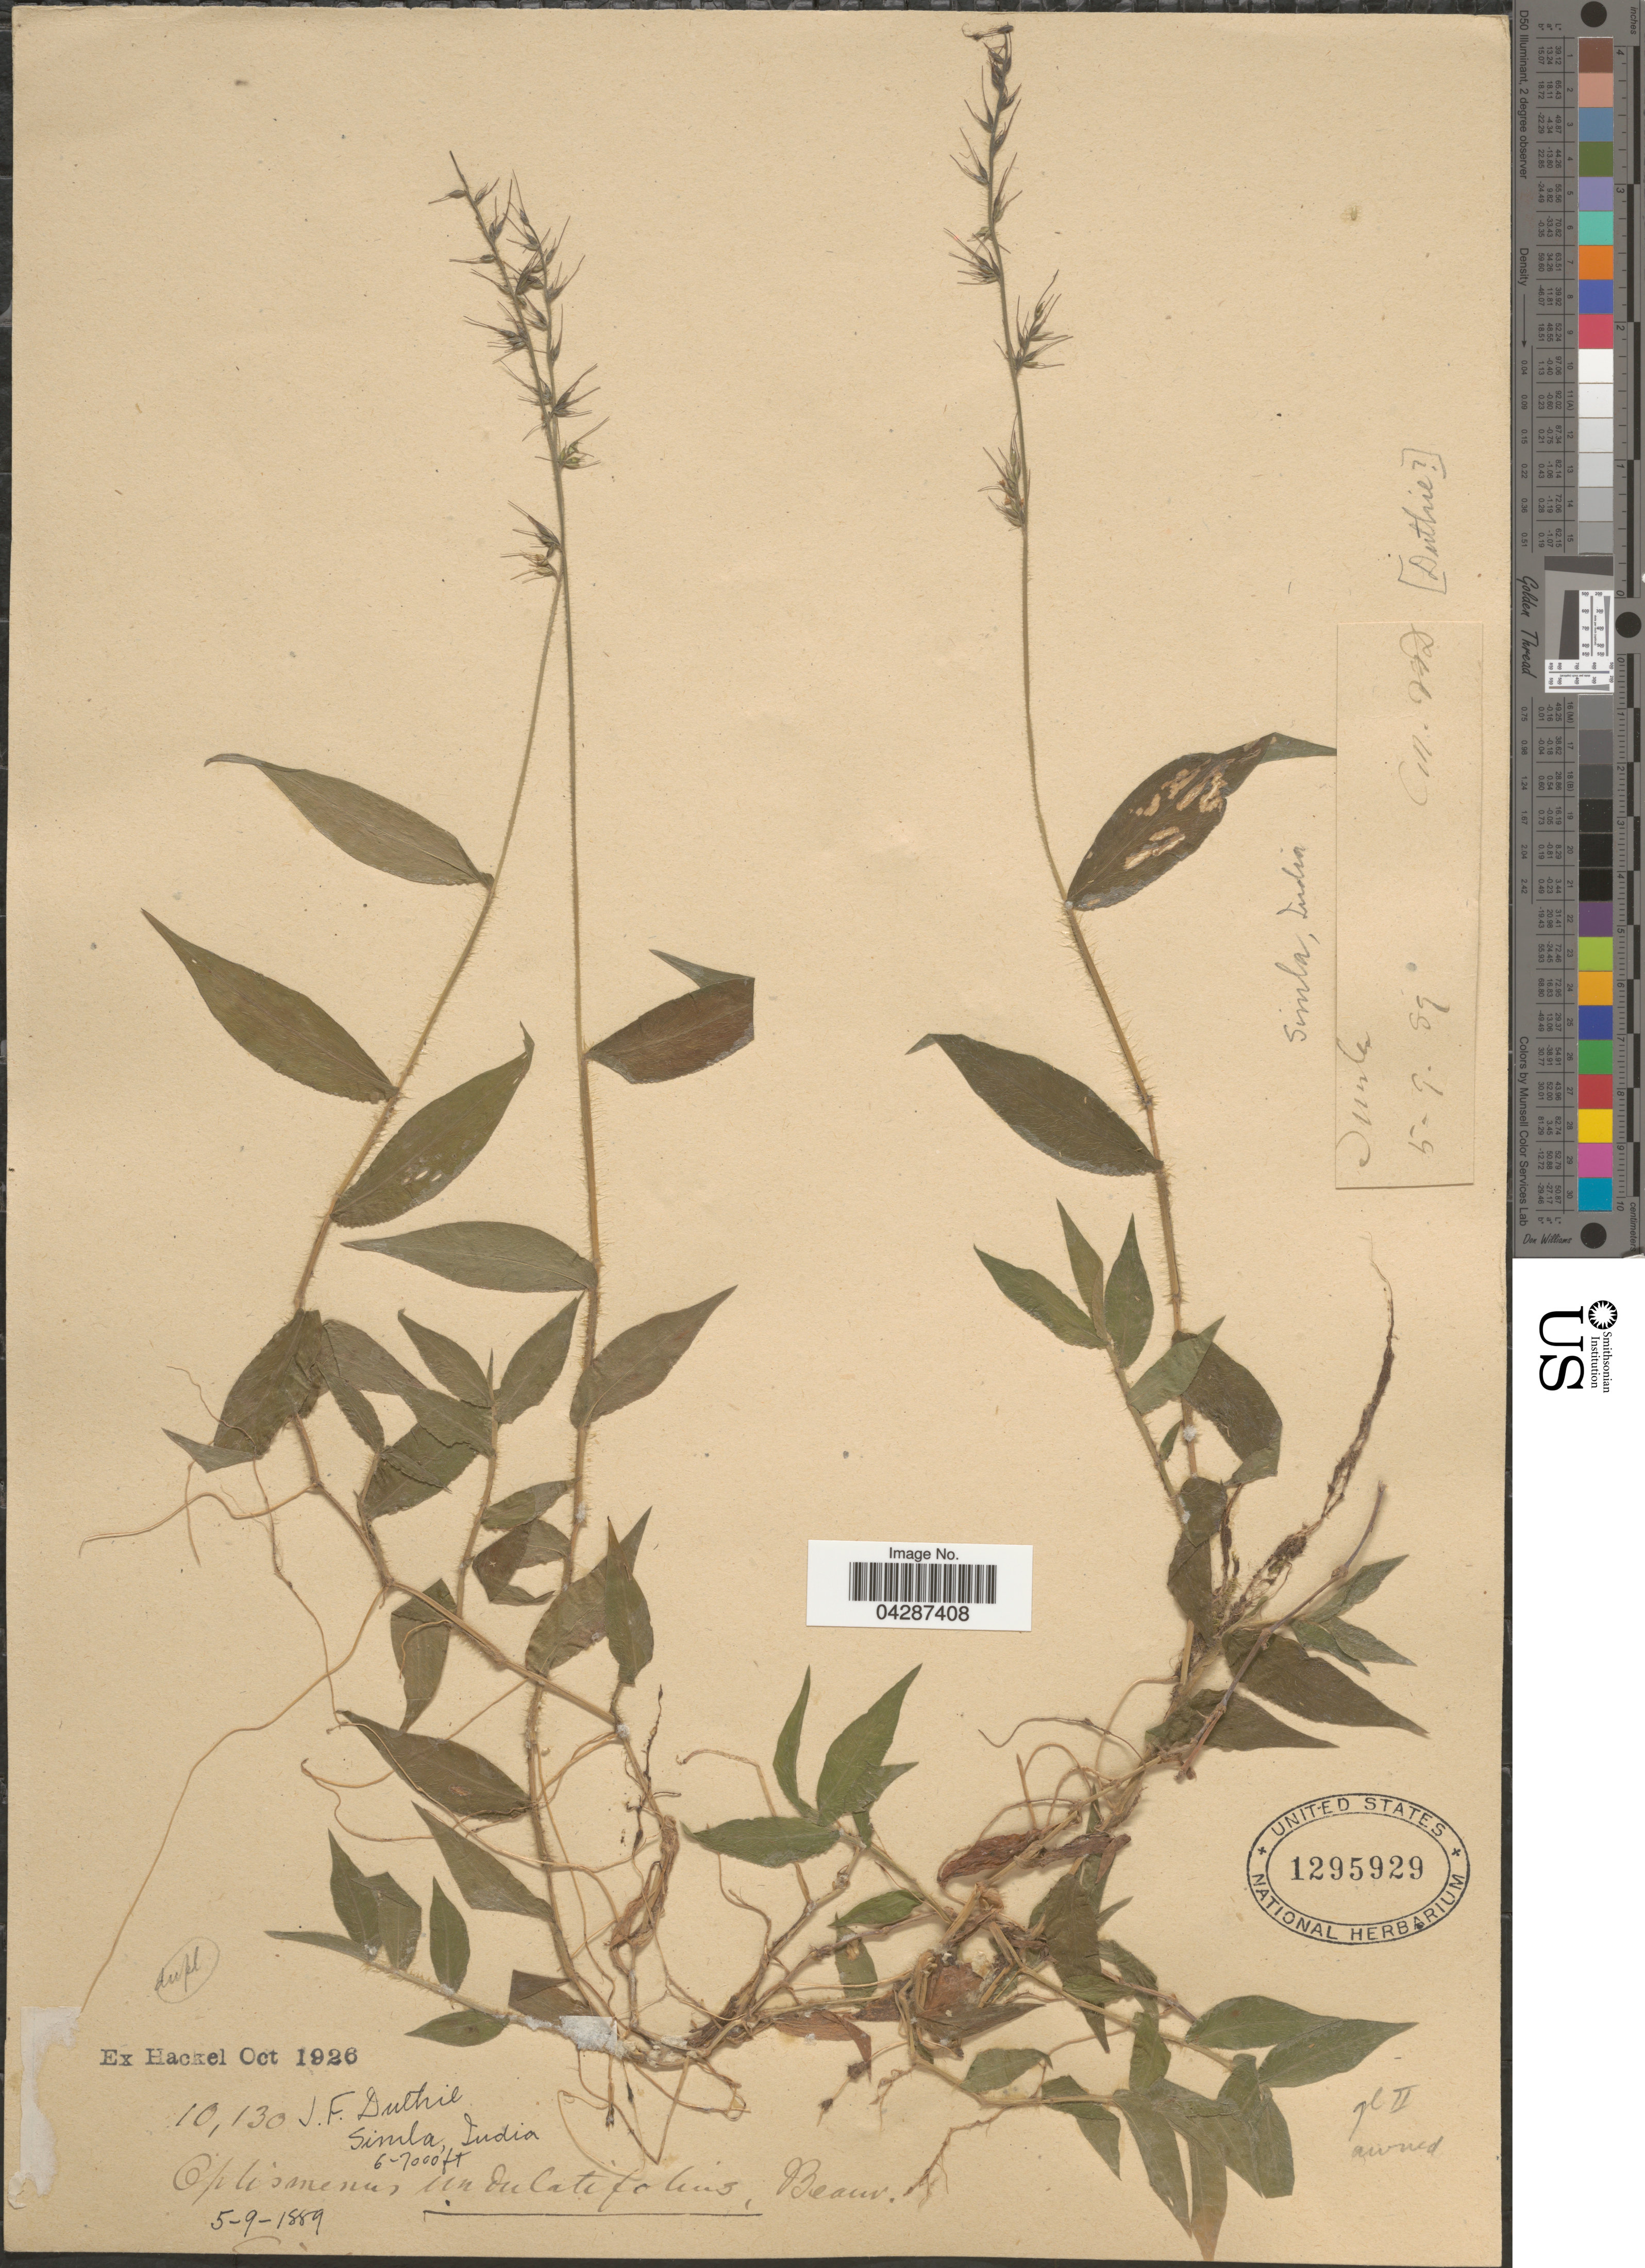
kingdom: Plantae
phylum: Tracheophyta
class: Liliopsida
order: Poales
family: Poaceae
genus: Oplismenus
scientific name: Oplismenus undulatifolius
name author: (Ard.) P. Beauv.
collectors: J. F. Duthie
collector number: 10130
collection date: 1889-09-05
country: India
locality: Simla.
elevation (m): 1829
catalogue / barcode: US 1295929